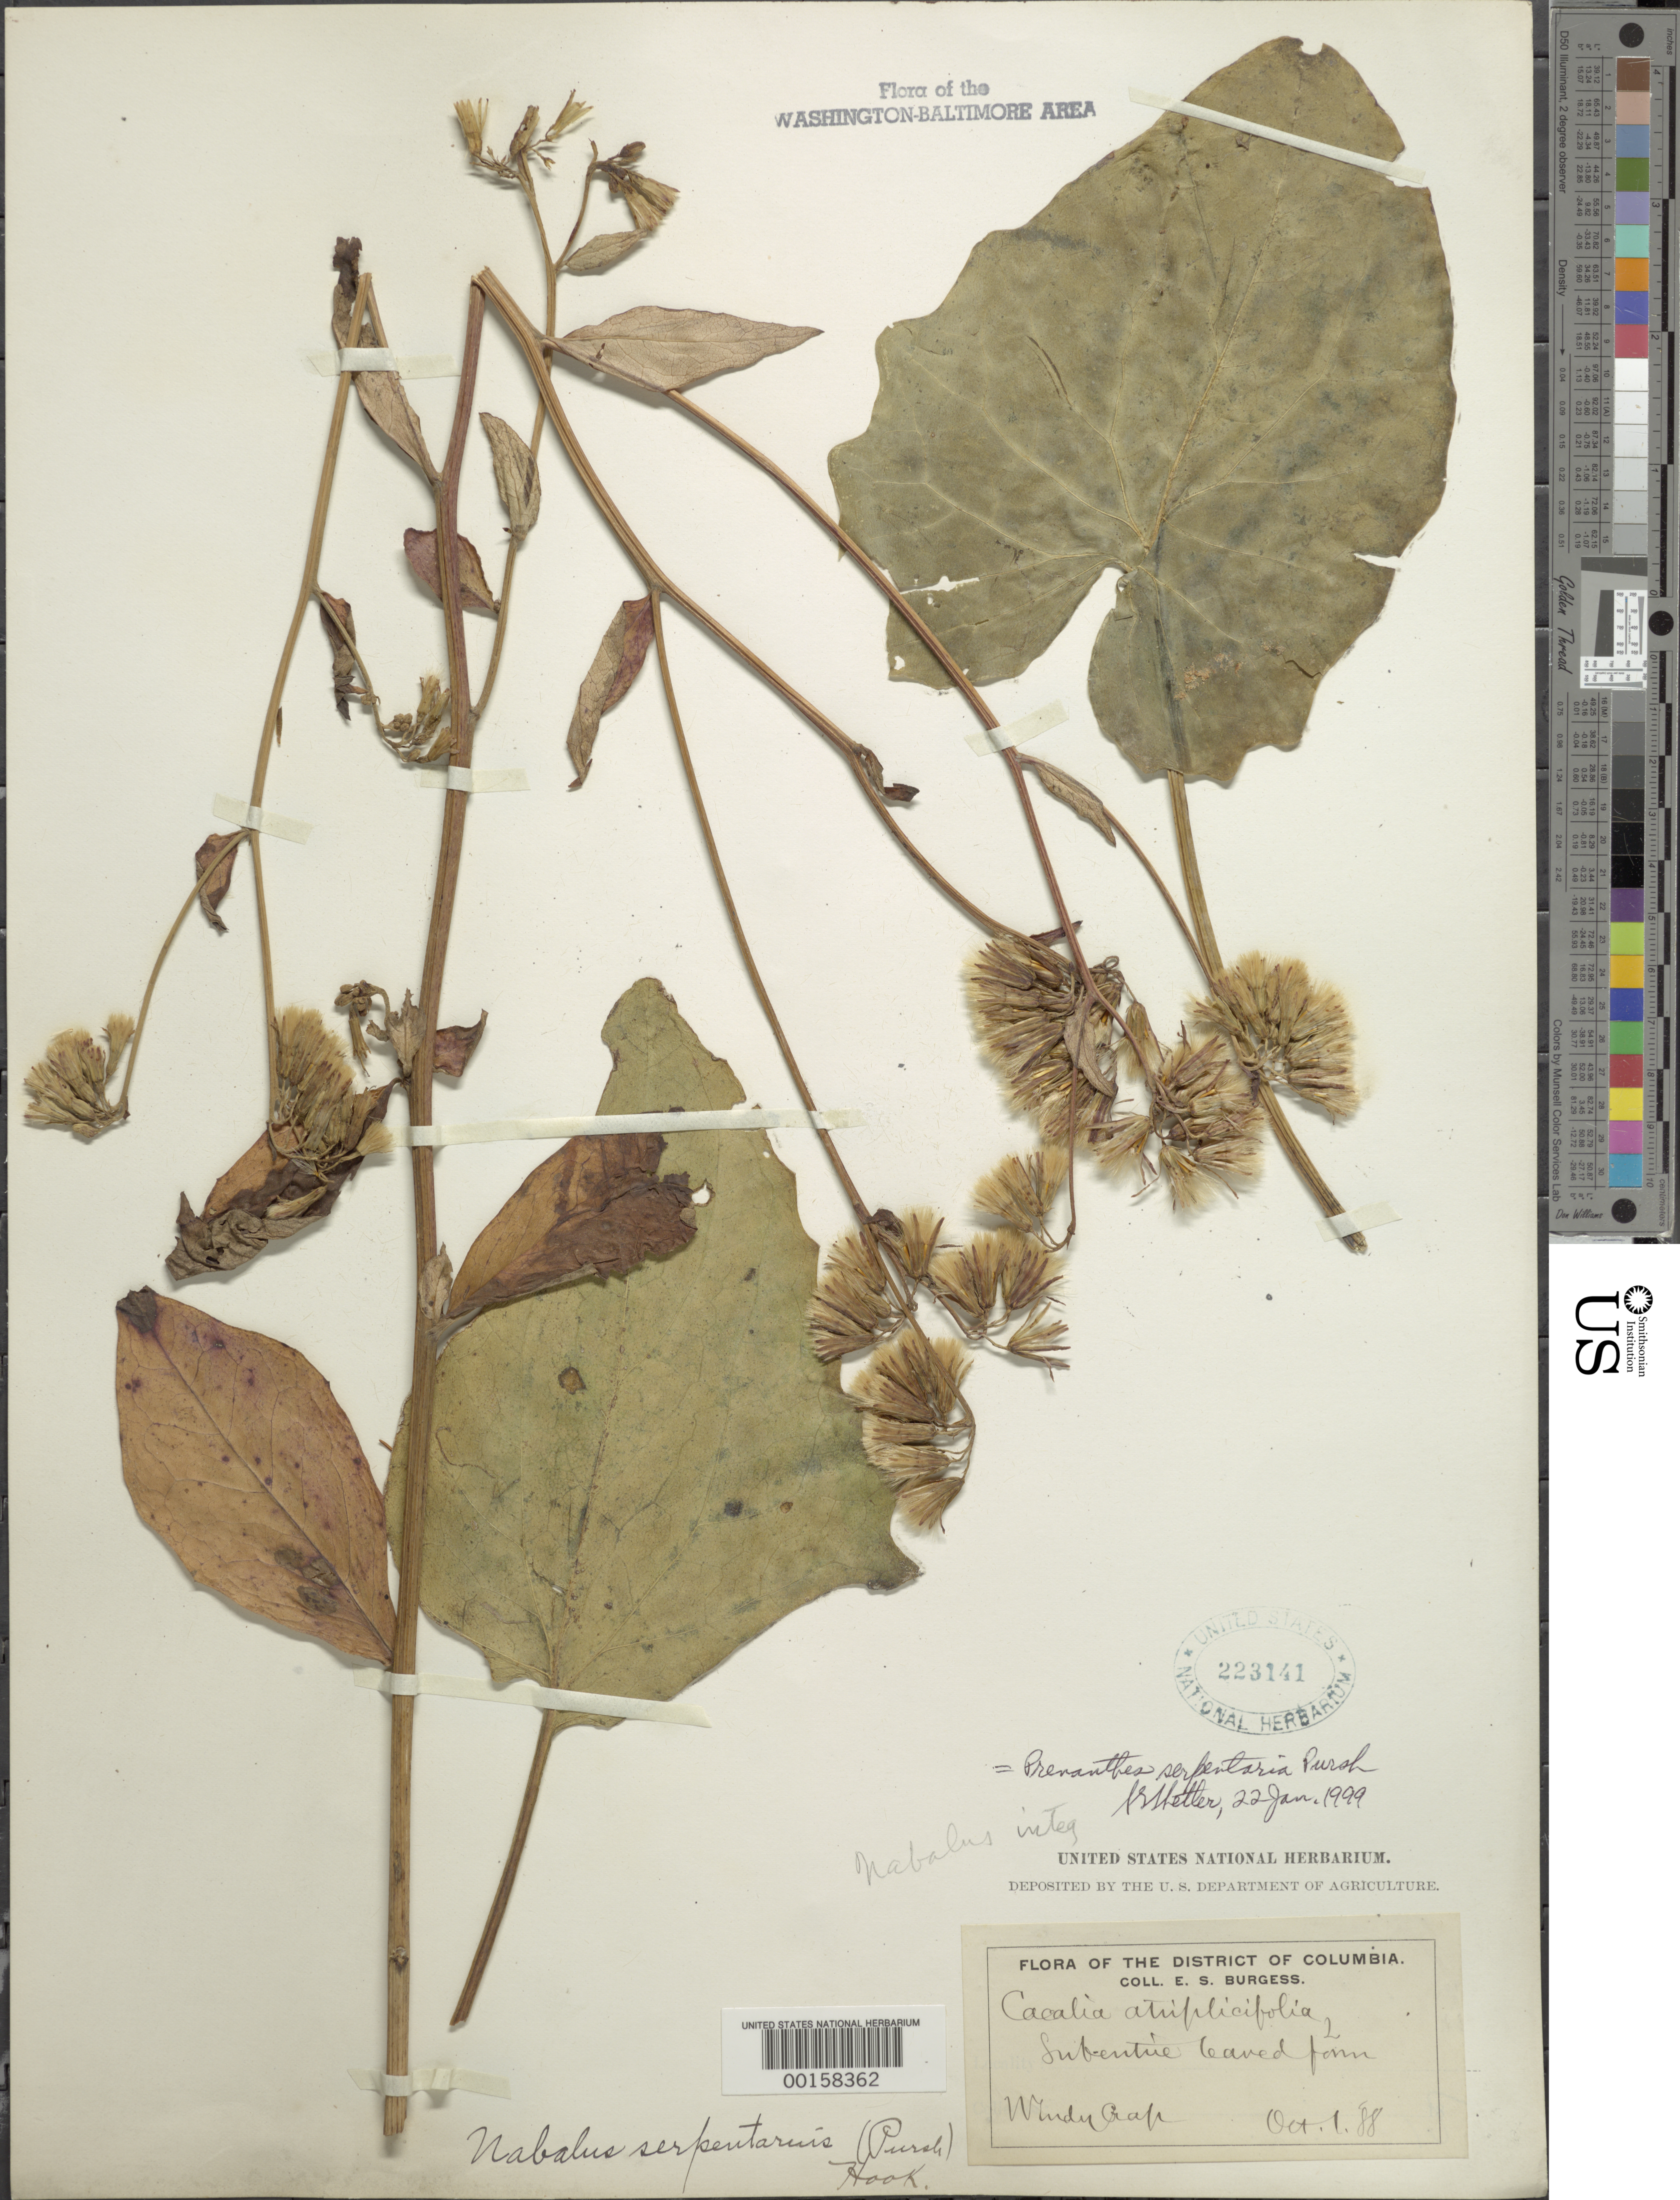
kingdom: Plantae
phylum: Tracheophyta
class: Magnoliopsida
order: Asterales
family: Asteraceae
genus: Nabalus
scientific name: Nabalus serpentarius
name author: (Pursh) Hook.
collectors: E. Burgess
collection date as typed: -1 Oct 1888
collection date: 1888-10-01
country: United States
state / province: District of Columbia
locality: Windy Gap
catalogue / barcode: US 223141